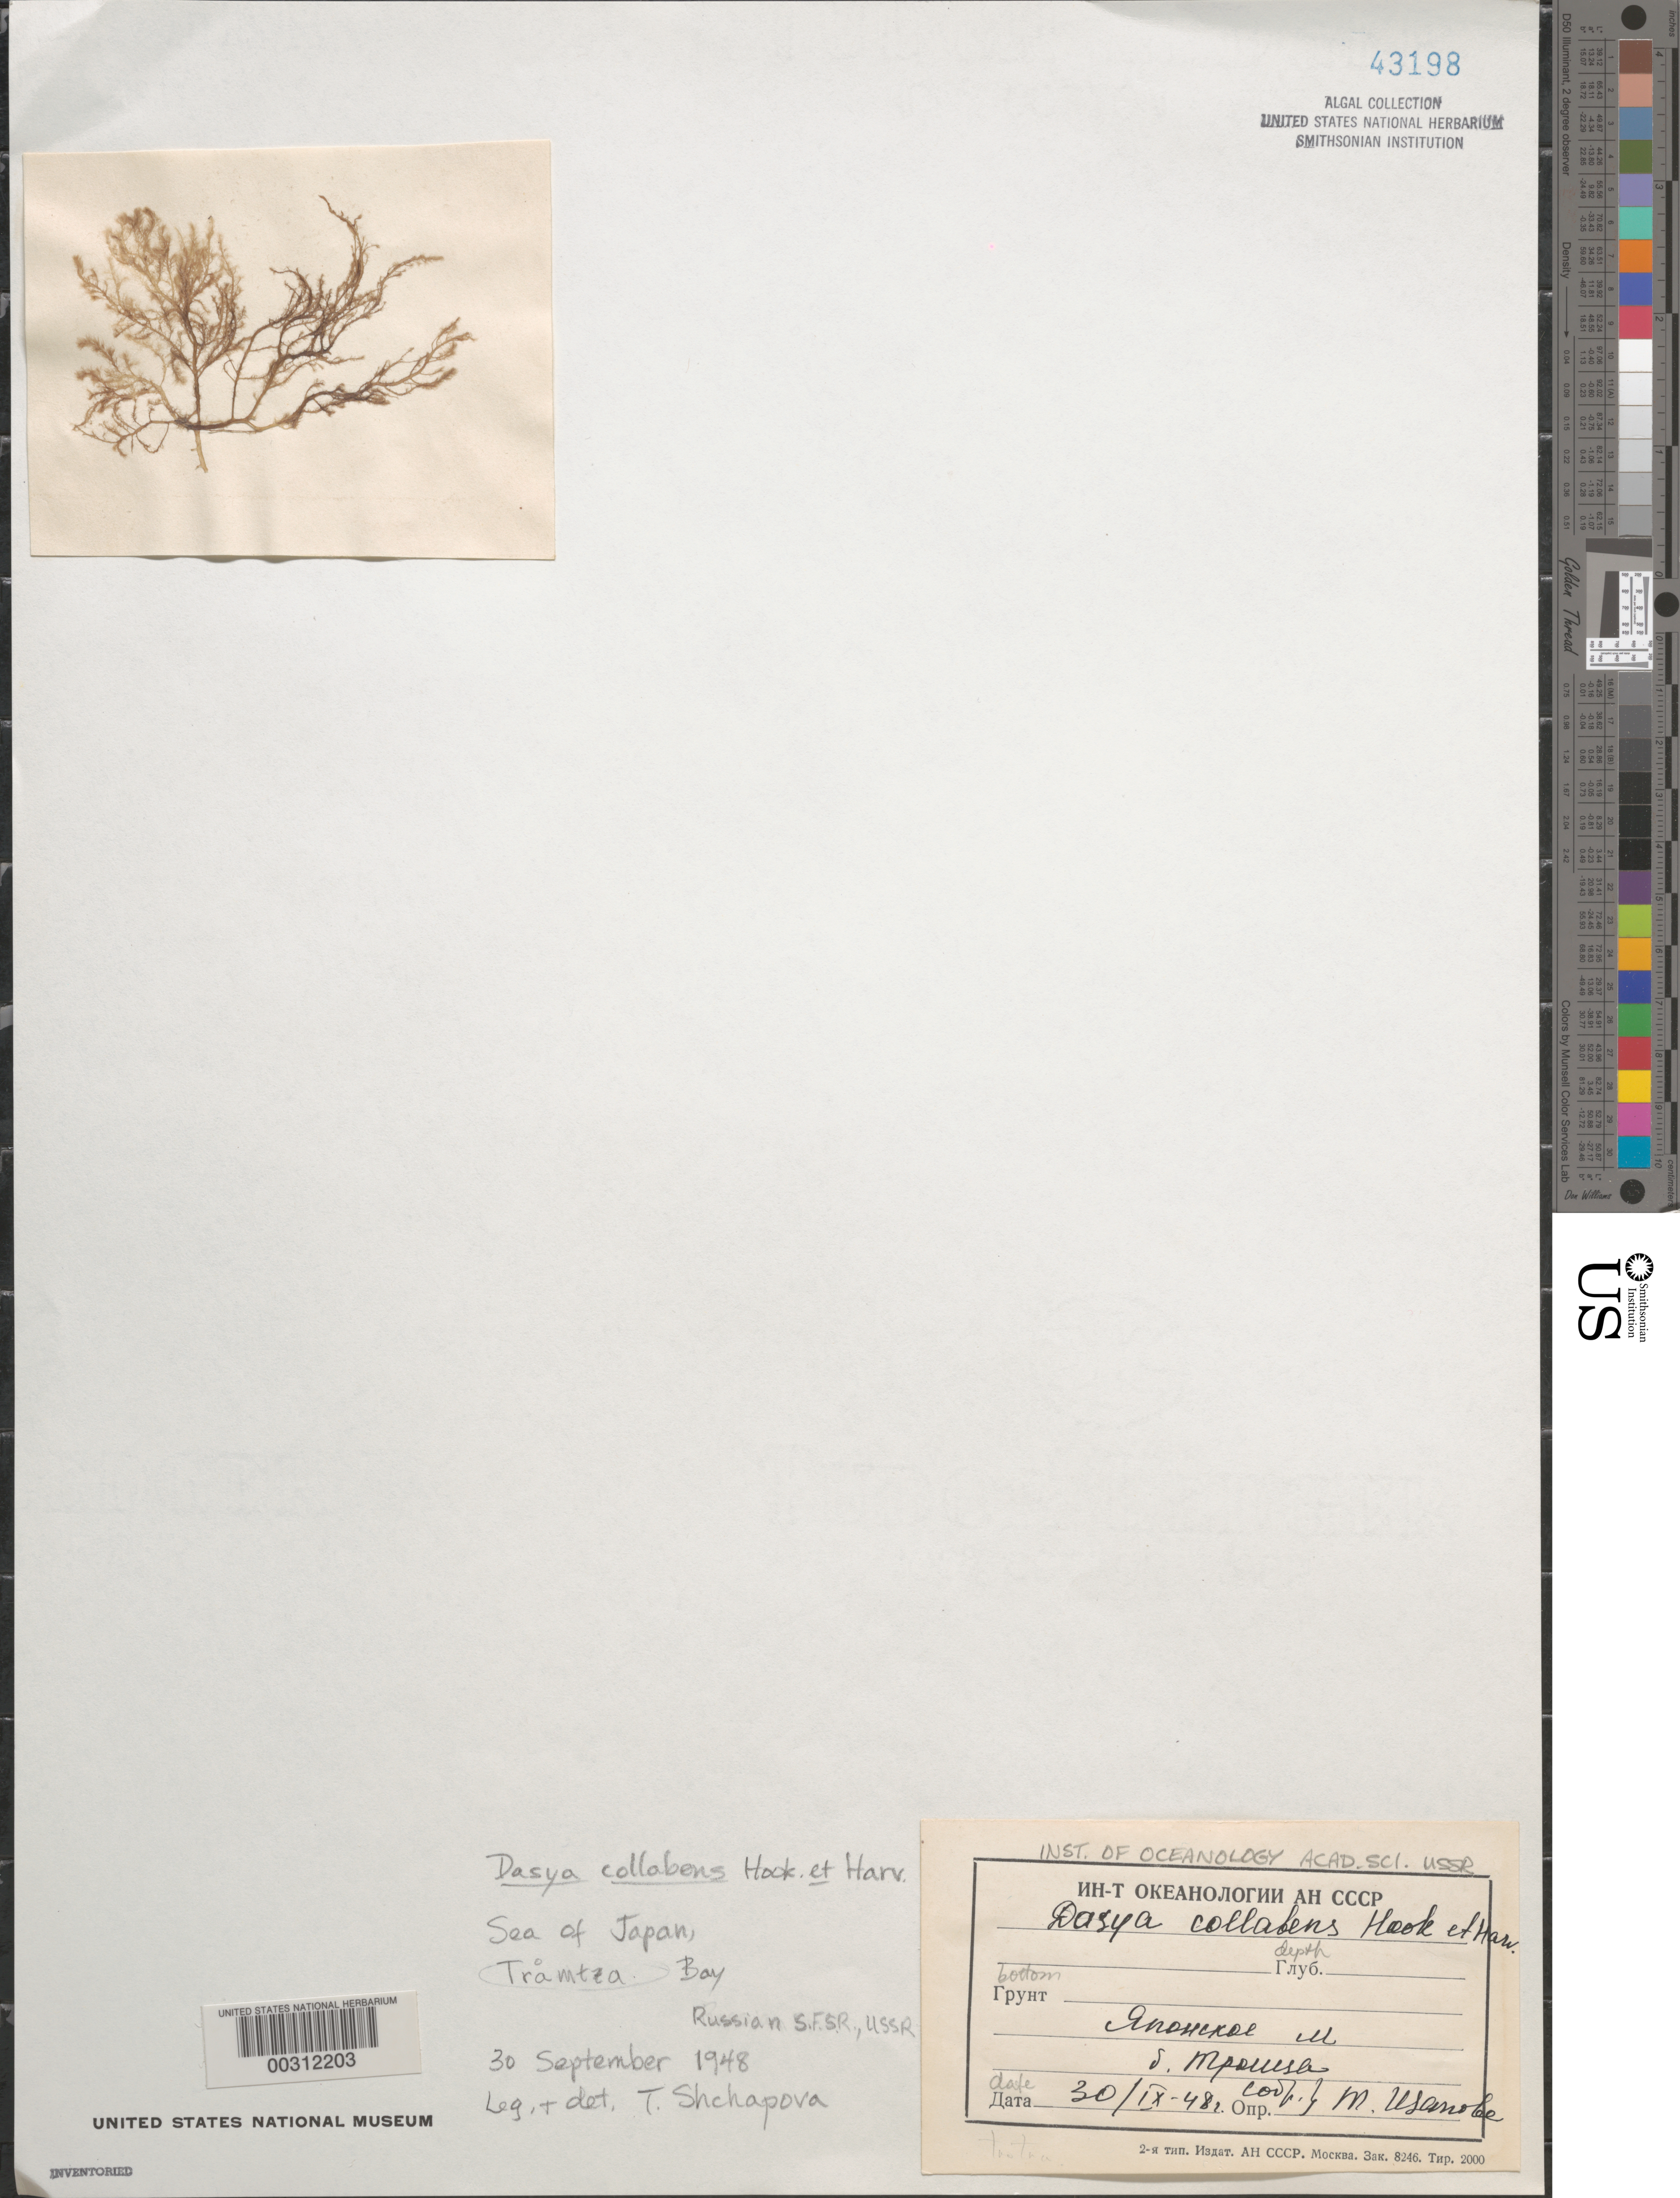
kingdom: Plantae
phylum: Rhodophyta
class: Florideophyceae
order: Ceramiales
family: Dasyaceae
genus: Dasya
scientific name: Dasya collabens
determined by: Shchapova, T.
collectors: T. Shchapova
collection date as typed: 30 Sep 1948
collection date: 1948-09-30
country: Russian Federation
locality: Sea of Japan, Tramtza Bay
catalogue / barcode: US 43198